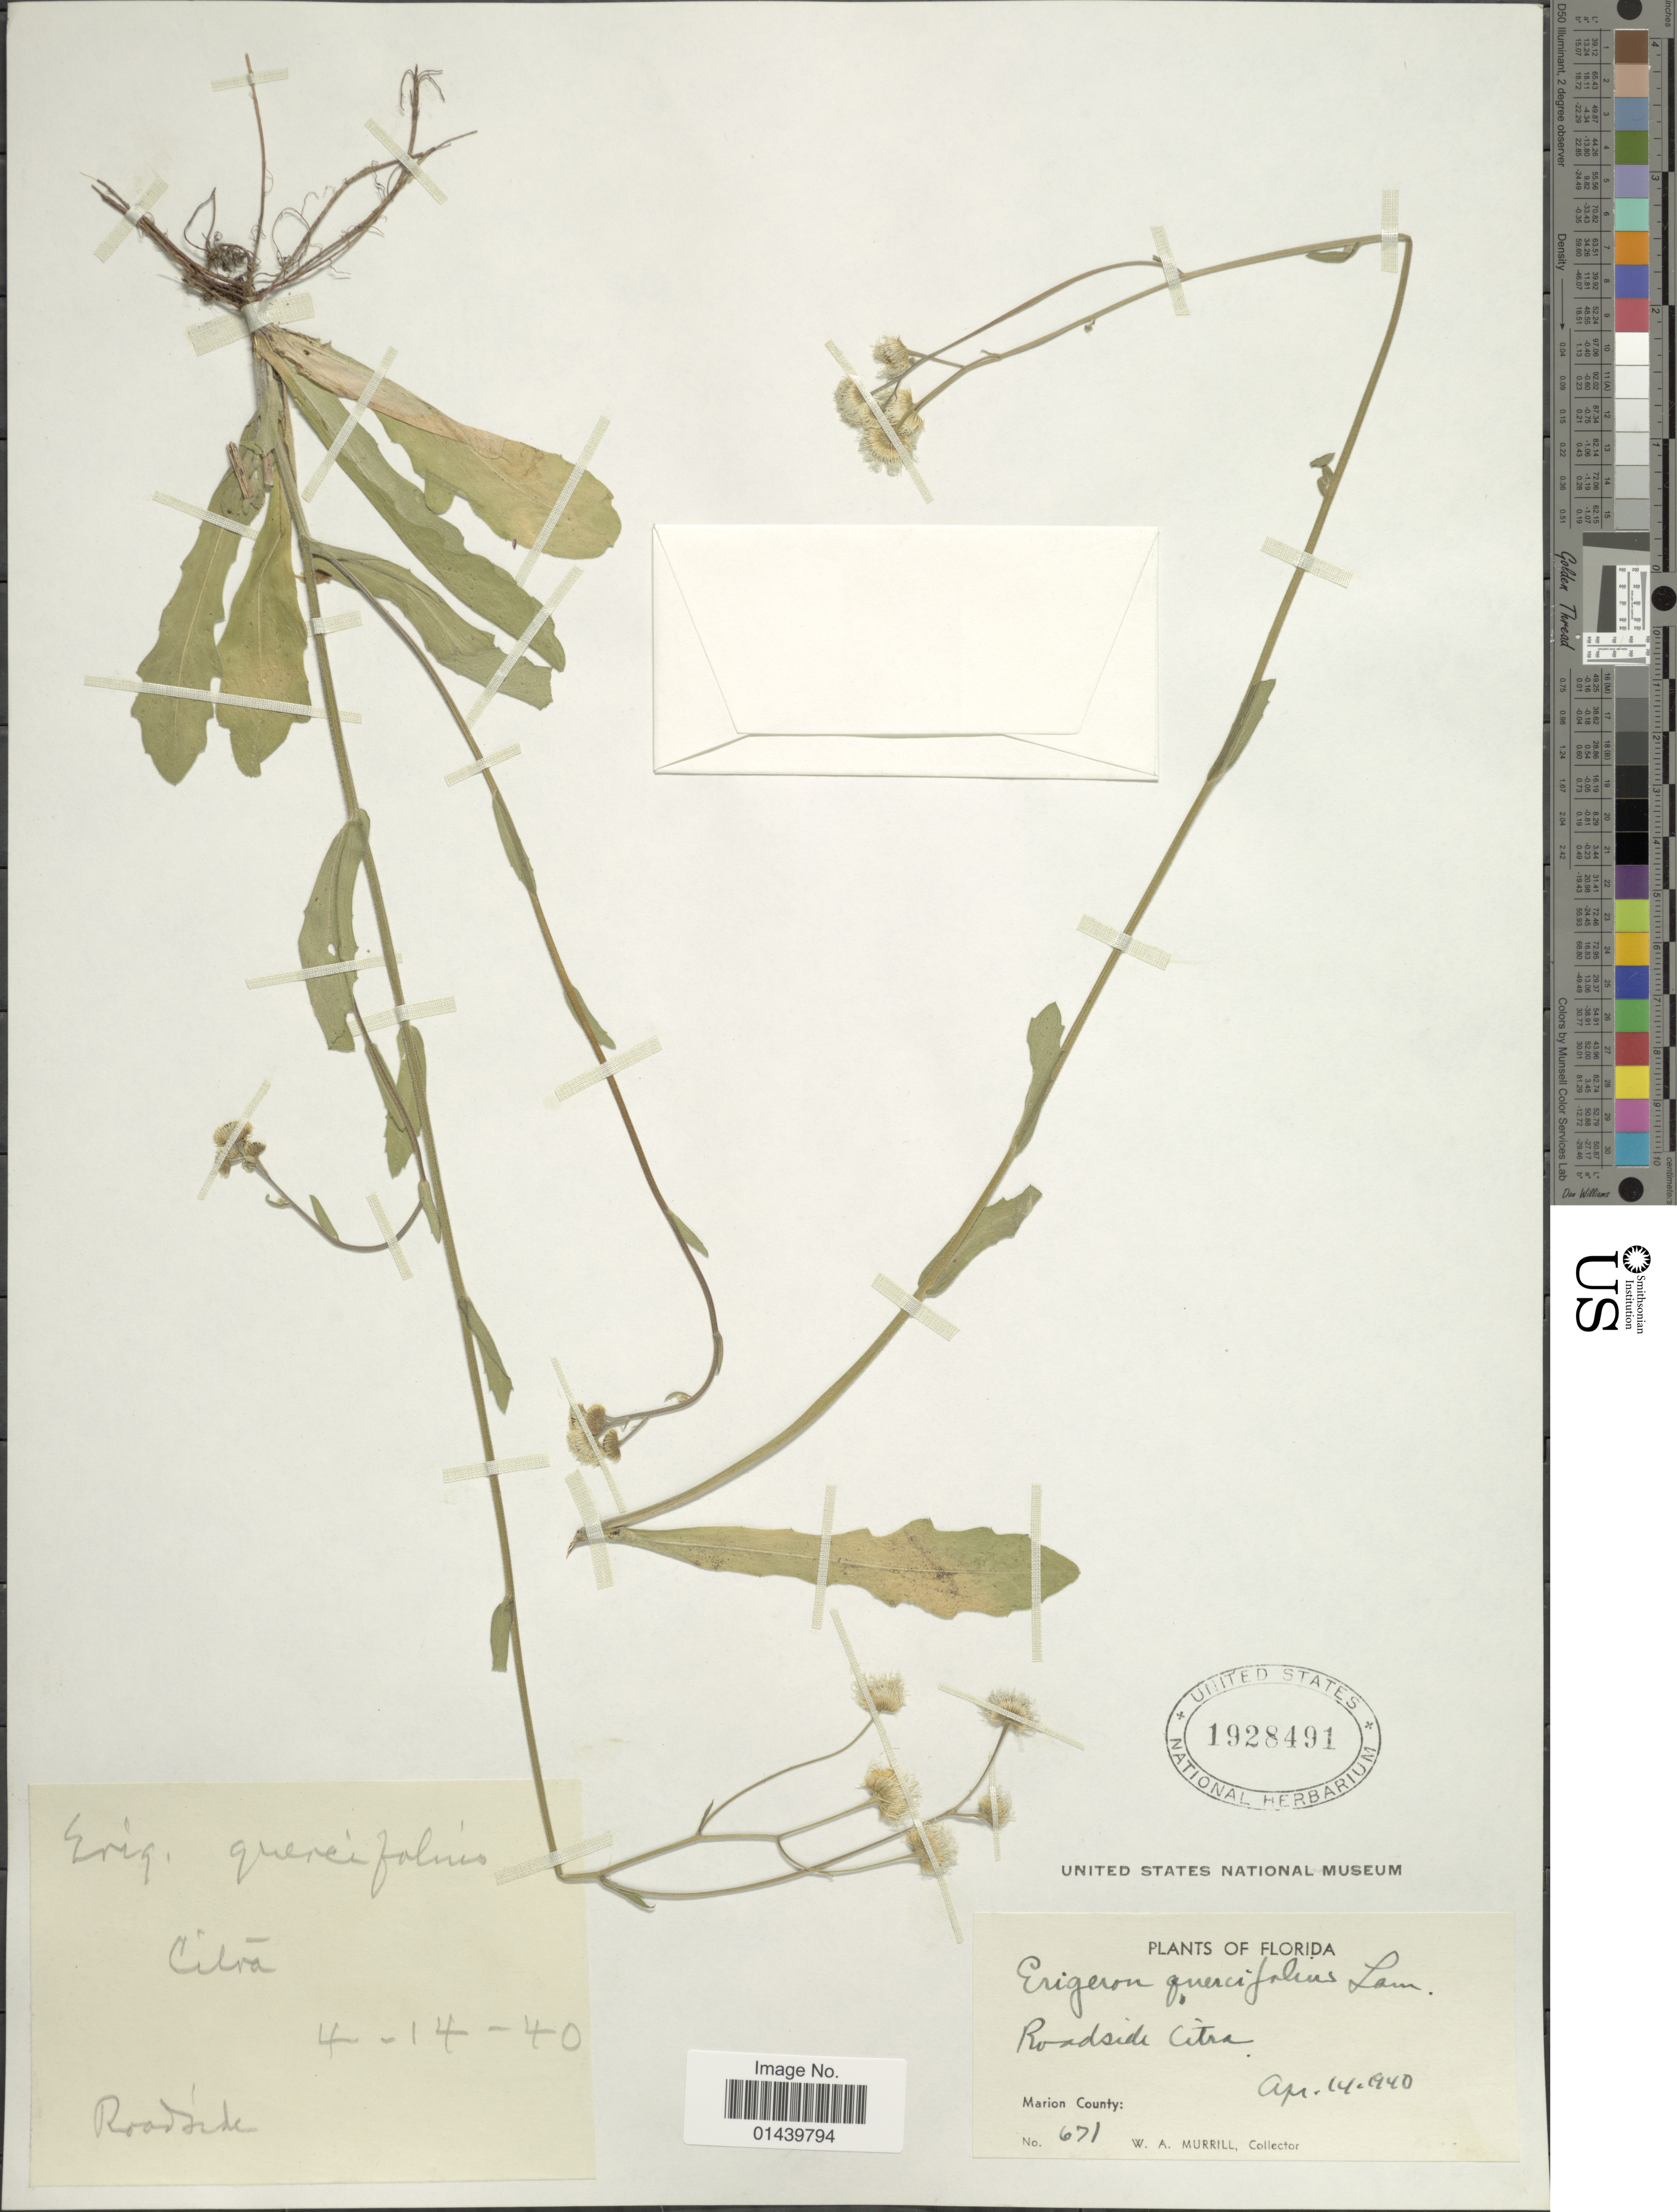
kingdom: Plantae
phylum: Tracheophyta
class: Magnoliopsida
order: Asterales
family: Asteraceae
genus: Erigeron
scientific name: Erigeron quercifolius Lam.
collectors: W. A. Murrill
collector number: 671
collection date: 1940-04-14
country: United States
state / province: Florida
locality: Roadside Citra. Marion County.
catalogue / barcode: US 1928491